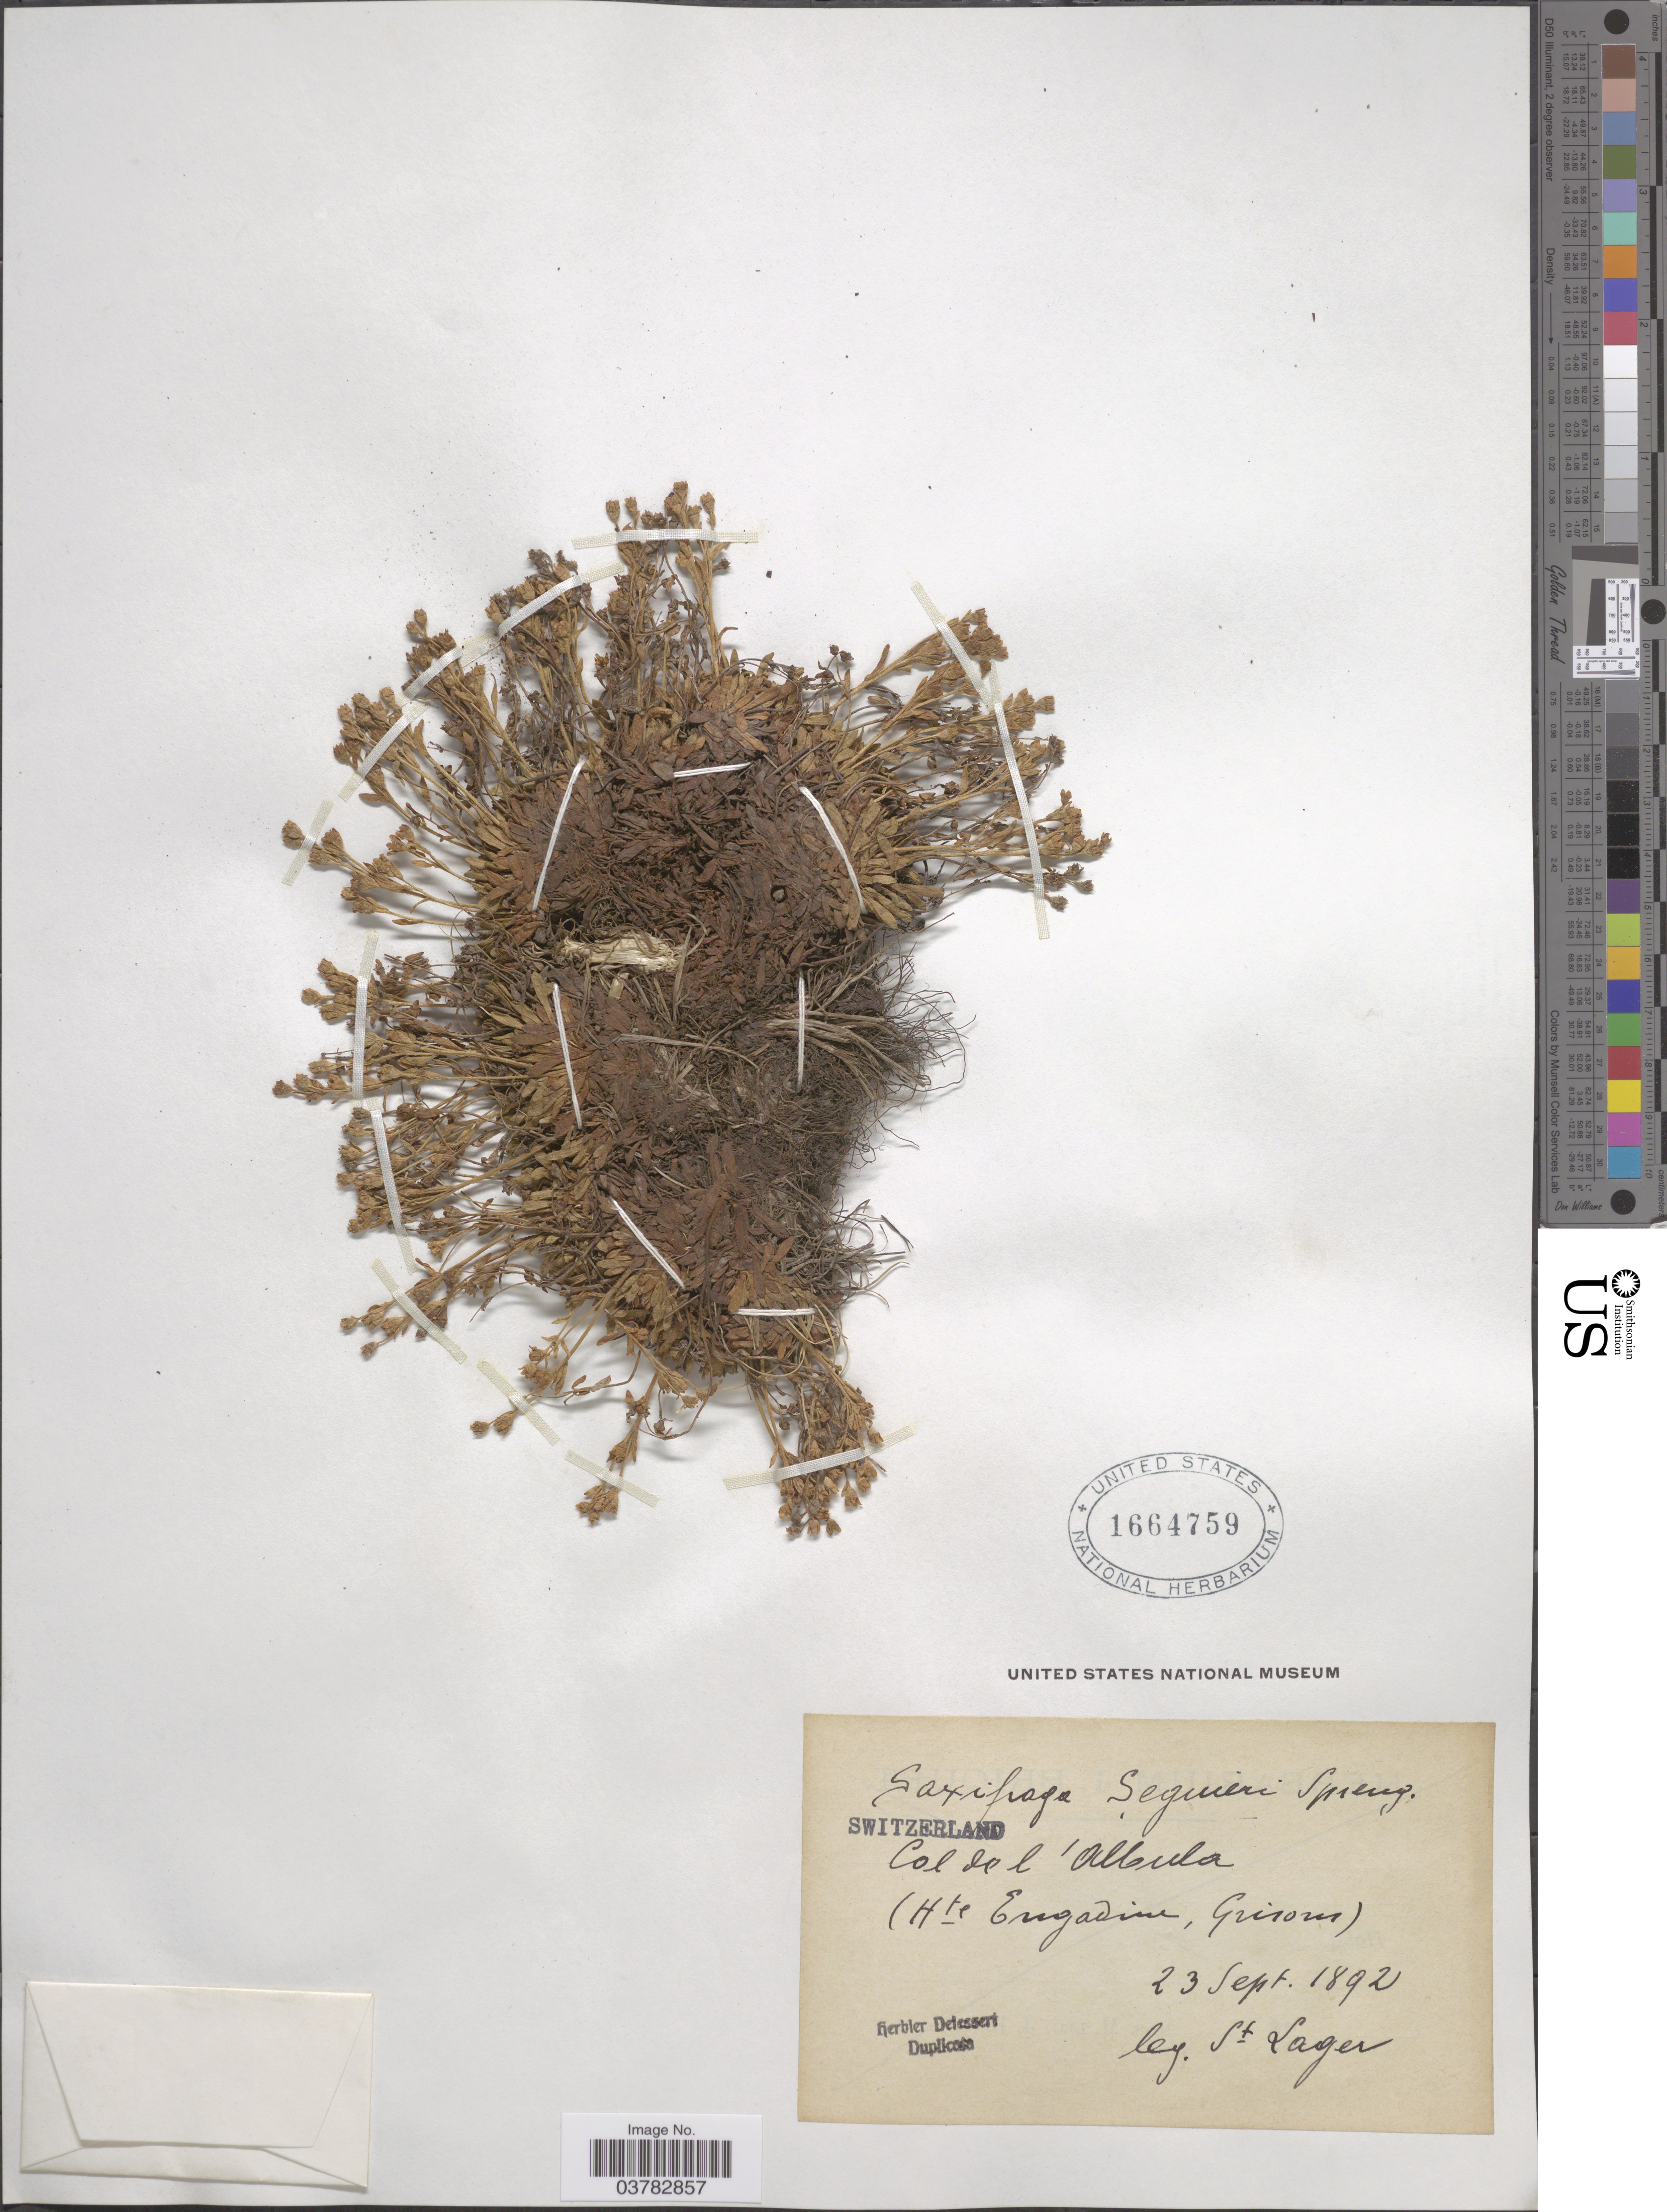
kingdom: Plantae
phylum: Tracheophyta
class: Magnoliopsida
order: Saxifragales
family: Saxifragaceae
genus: Saxifraga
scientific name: Saxifraga seguieri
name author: Spreng.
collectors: -. St. Lager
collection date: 1892-09-23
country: Switzerland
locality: Col de l'Albula. (Hte. Engadin, Grisons).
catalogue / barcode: US 1664759